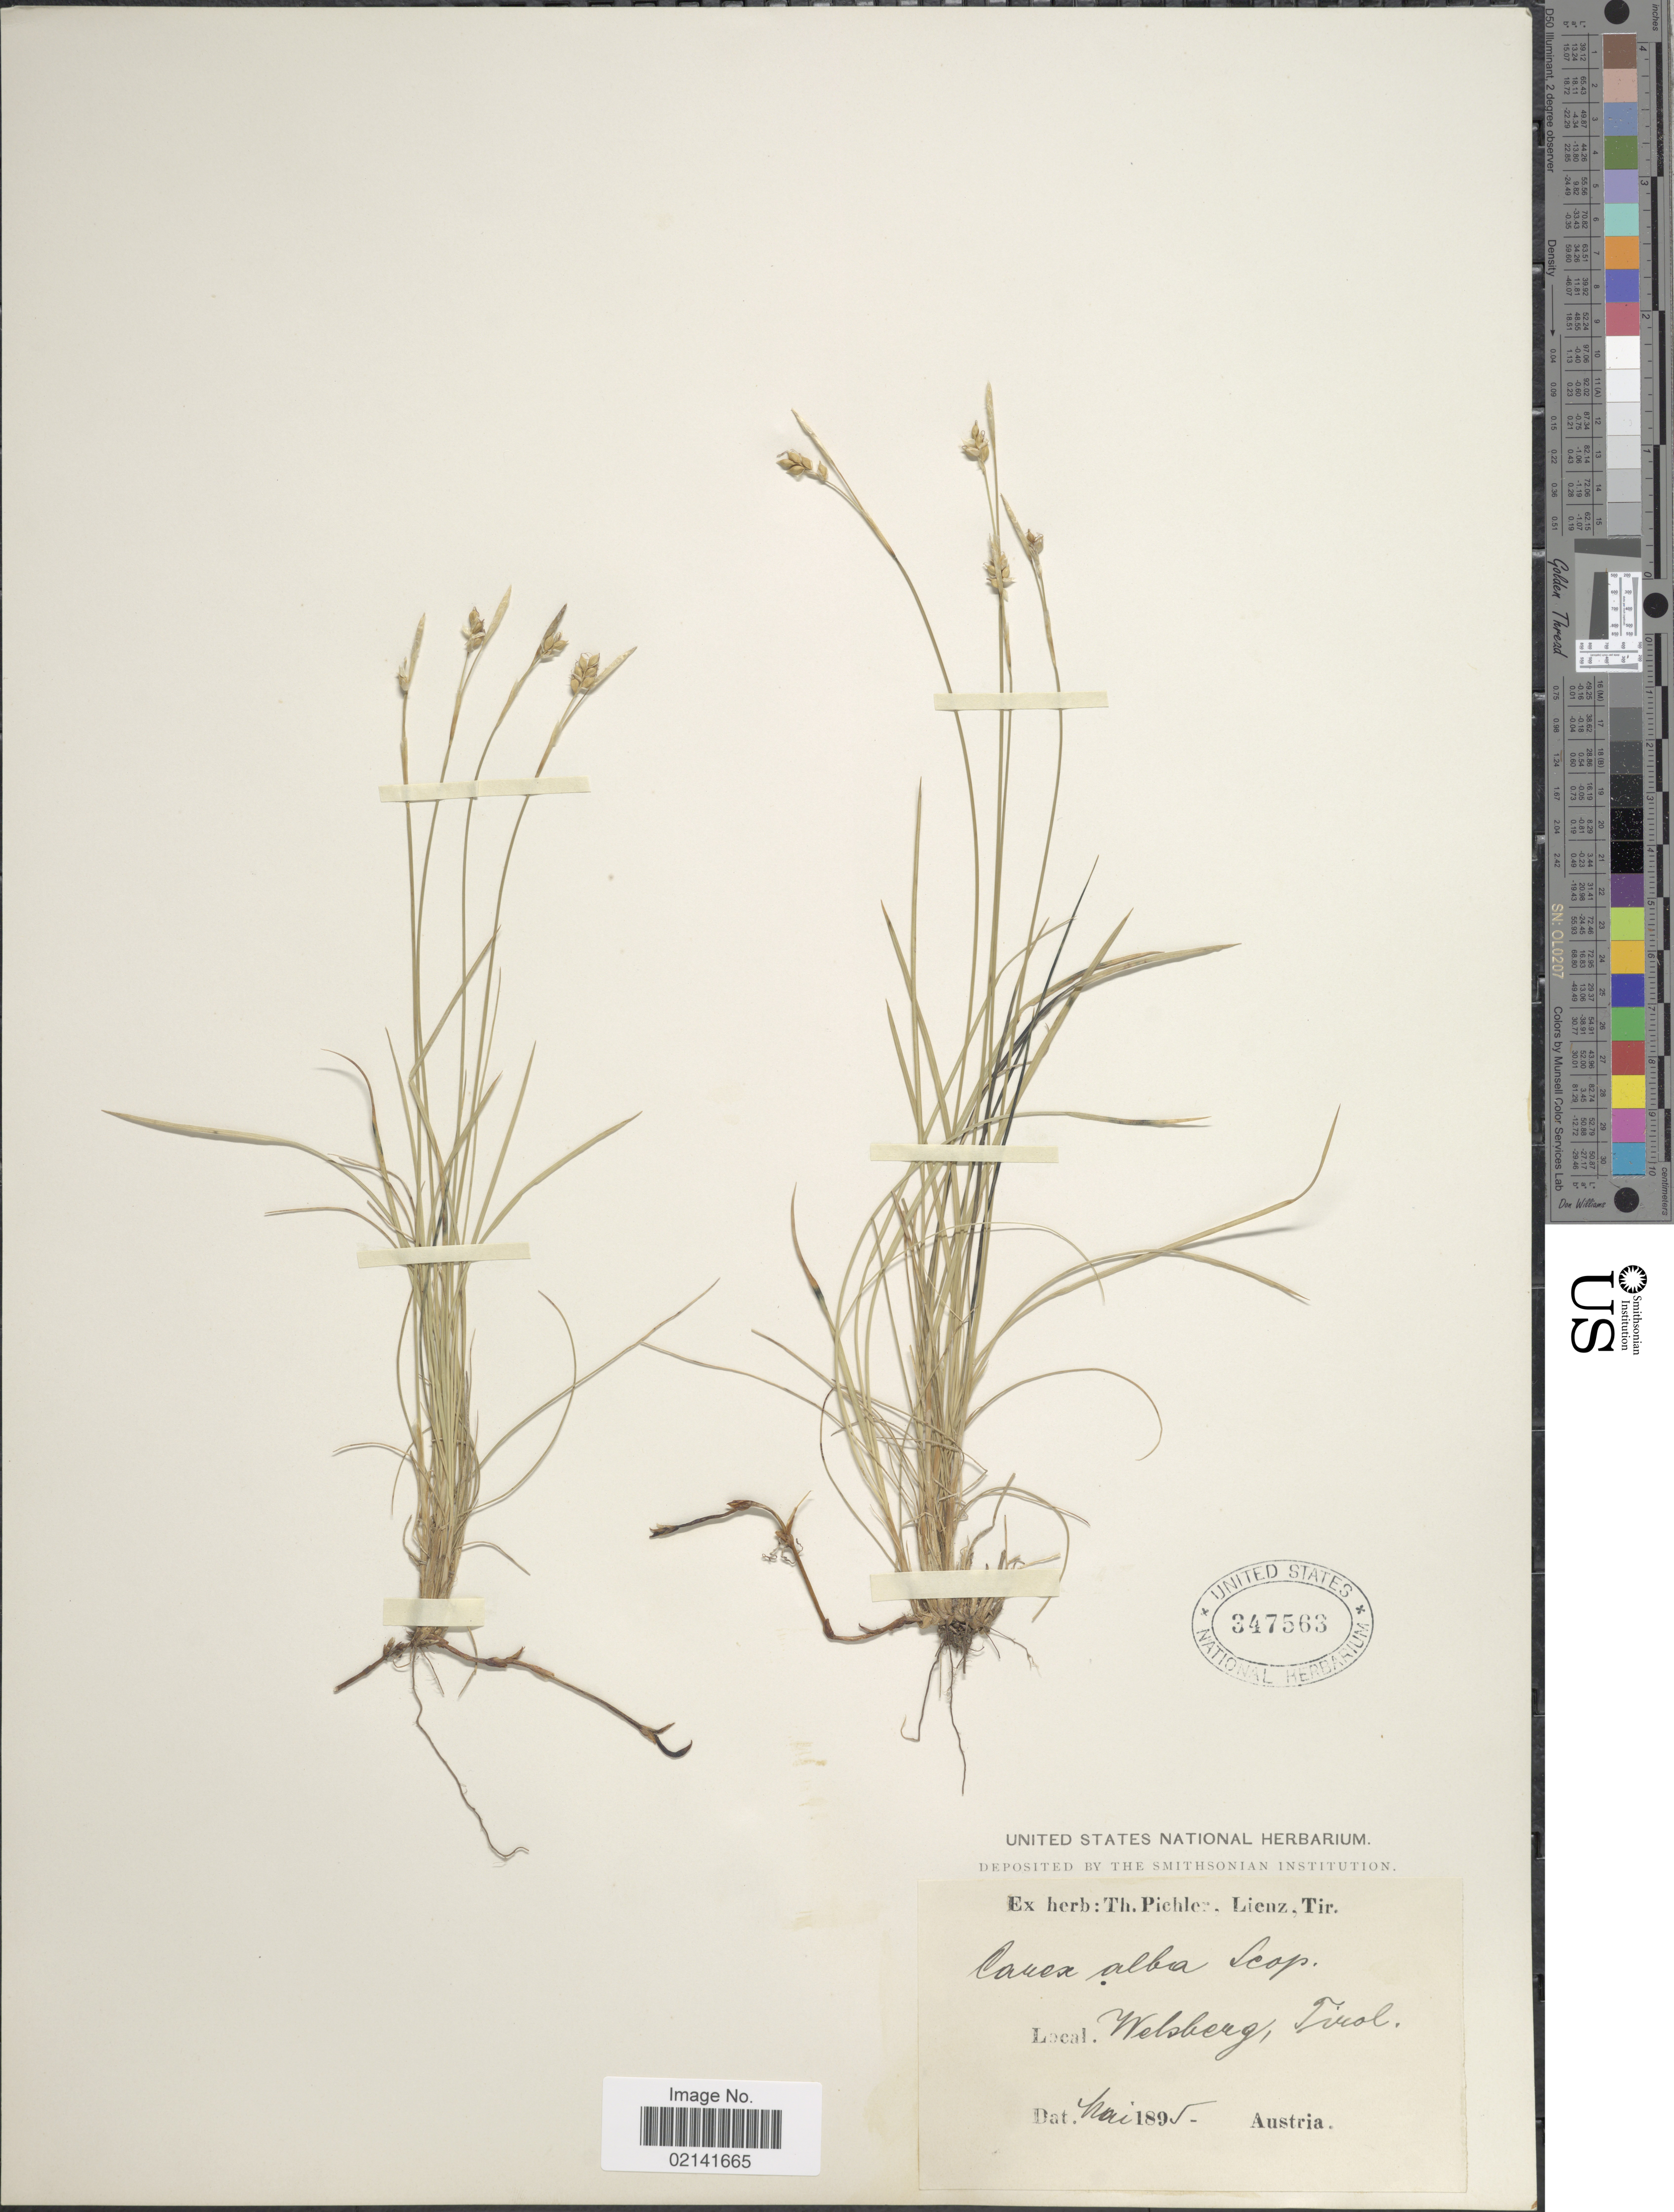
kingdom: Plantae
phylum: Tracheophyta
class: Liliopsida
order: Poales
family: Cyperaceae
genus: Carex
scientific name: Carex alba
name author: Scop.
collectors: ex herb. T. Pichler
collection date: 1895-05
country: Italy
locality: Welsberg, Tirol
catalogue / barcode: US 347563